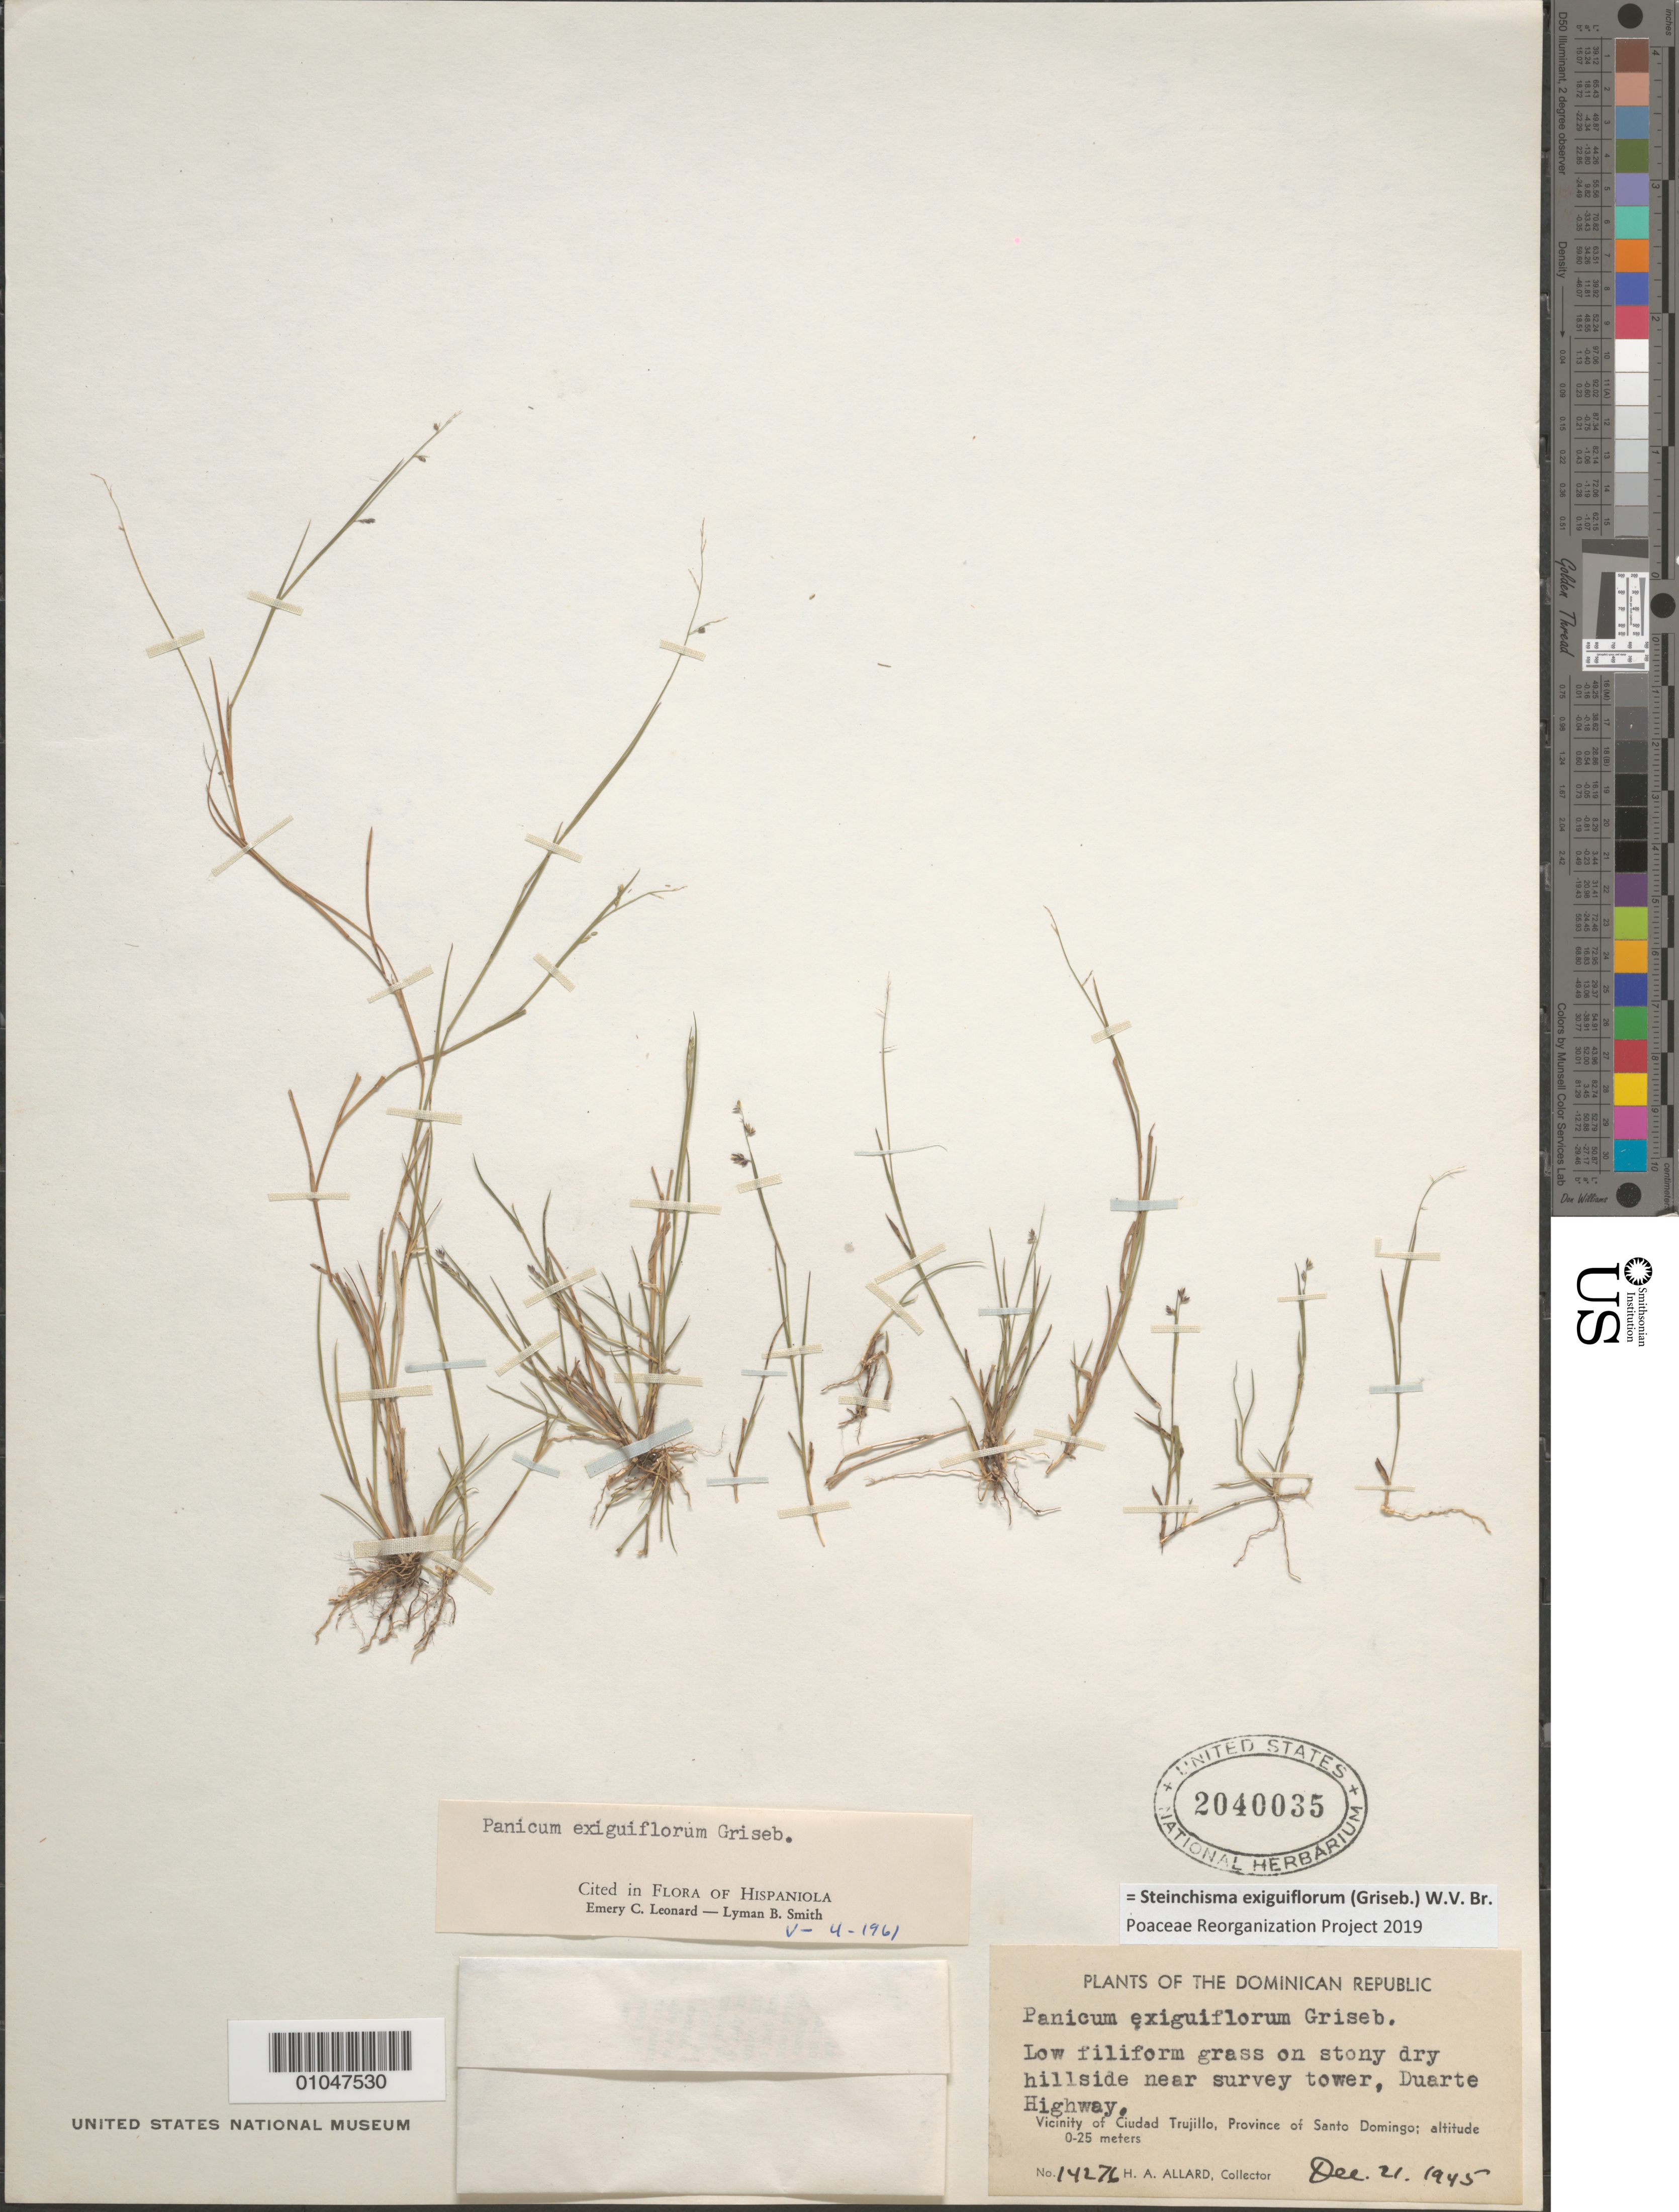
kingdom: Plantae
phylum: Tracheophyta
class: Liliopsida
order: Poales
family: Poaceae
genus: Panicum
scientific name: Panicum exiguiflorum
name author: Griseb.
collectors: H. A. Allard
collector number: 14276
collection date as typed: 21 Dec 1945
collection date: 1945-12-21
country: Dominican Republic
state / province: Distrito Nacional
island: Hispaniola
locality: Vic of Ciu. Stanto Domingo on Duarte highway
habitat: on stony dry hillside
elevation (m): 0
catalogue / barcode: US 2040035